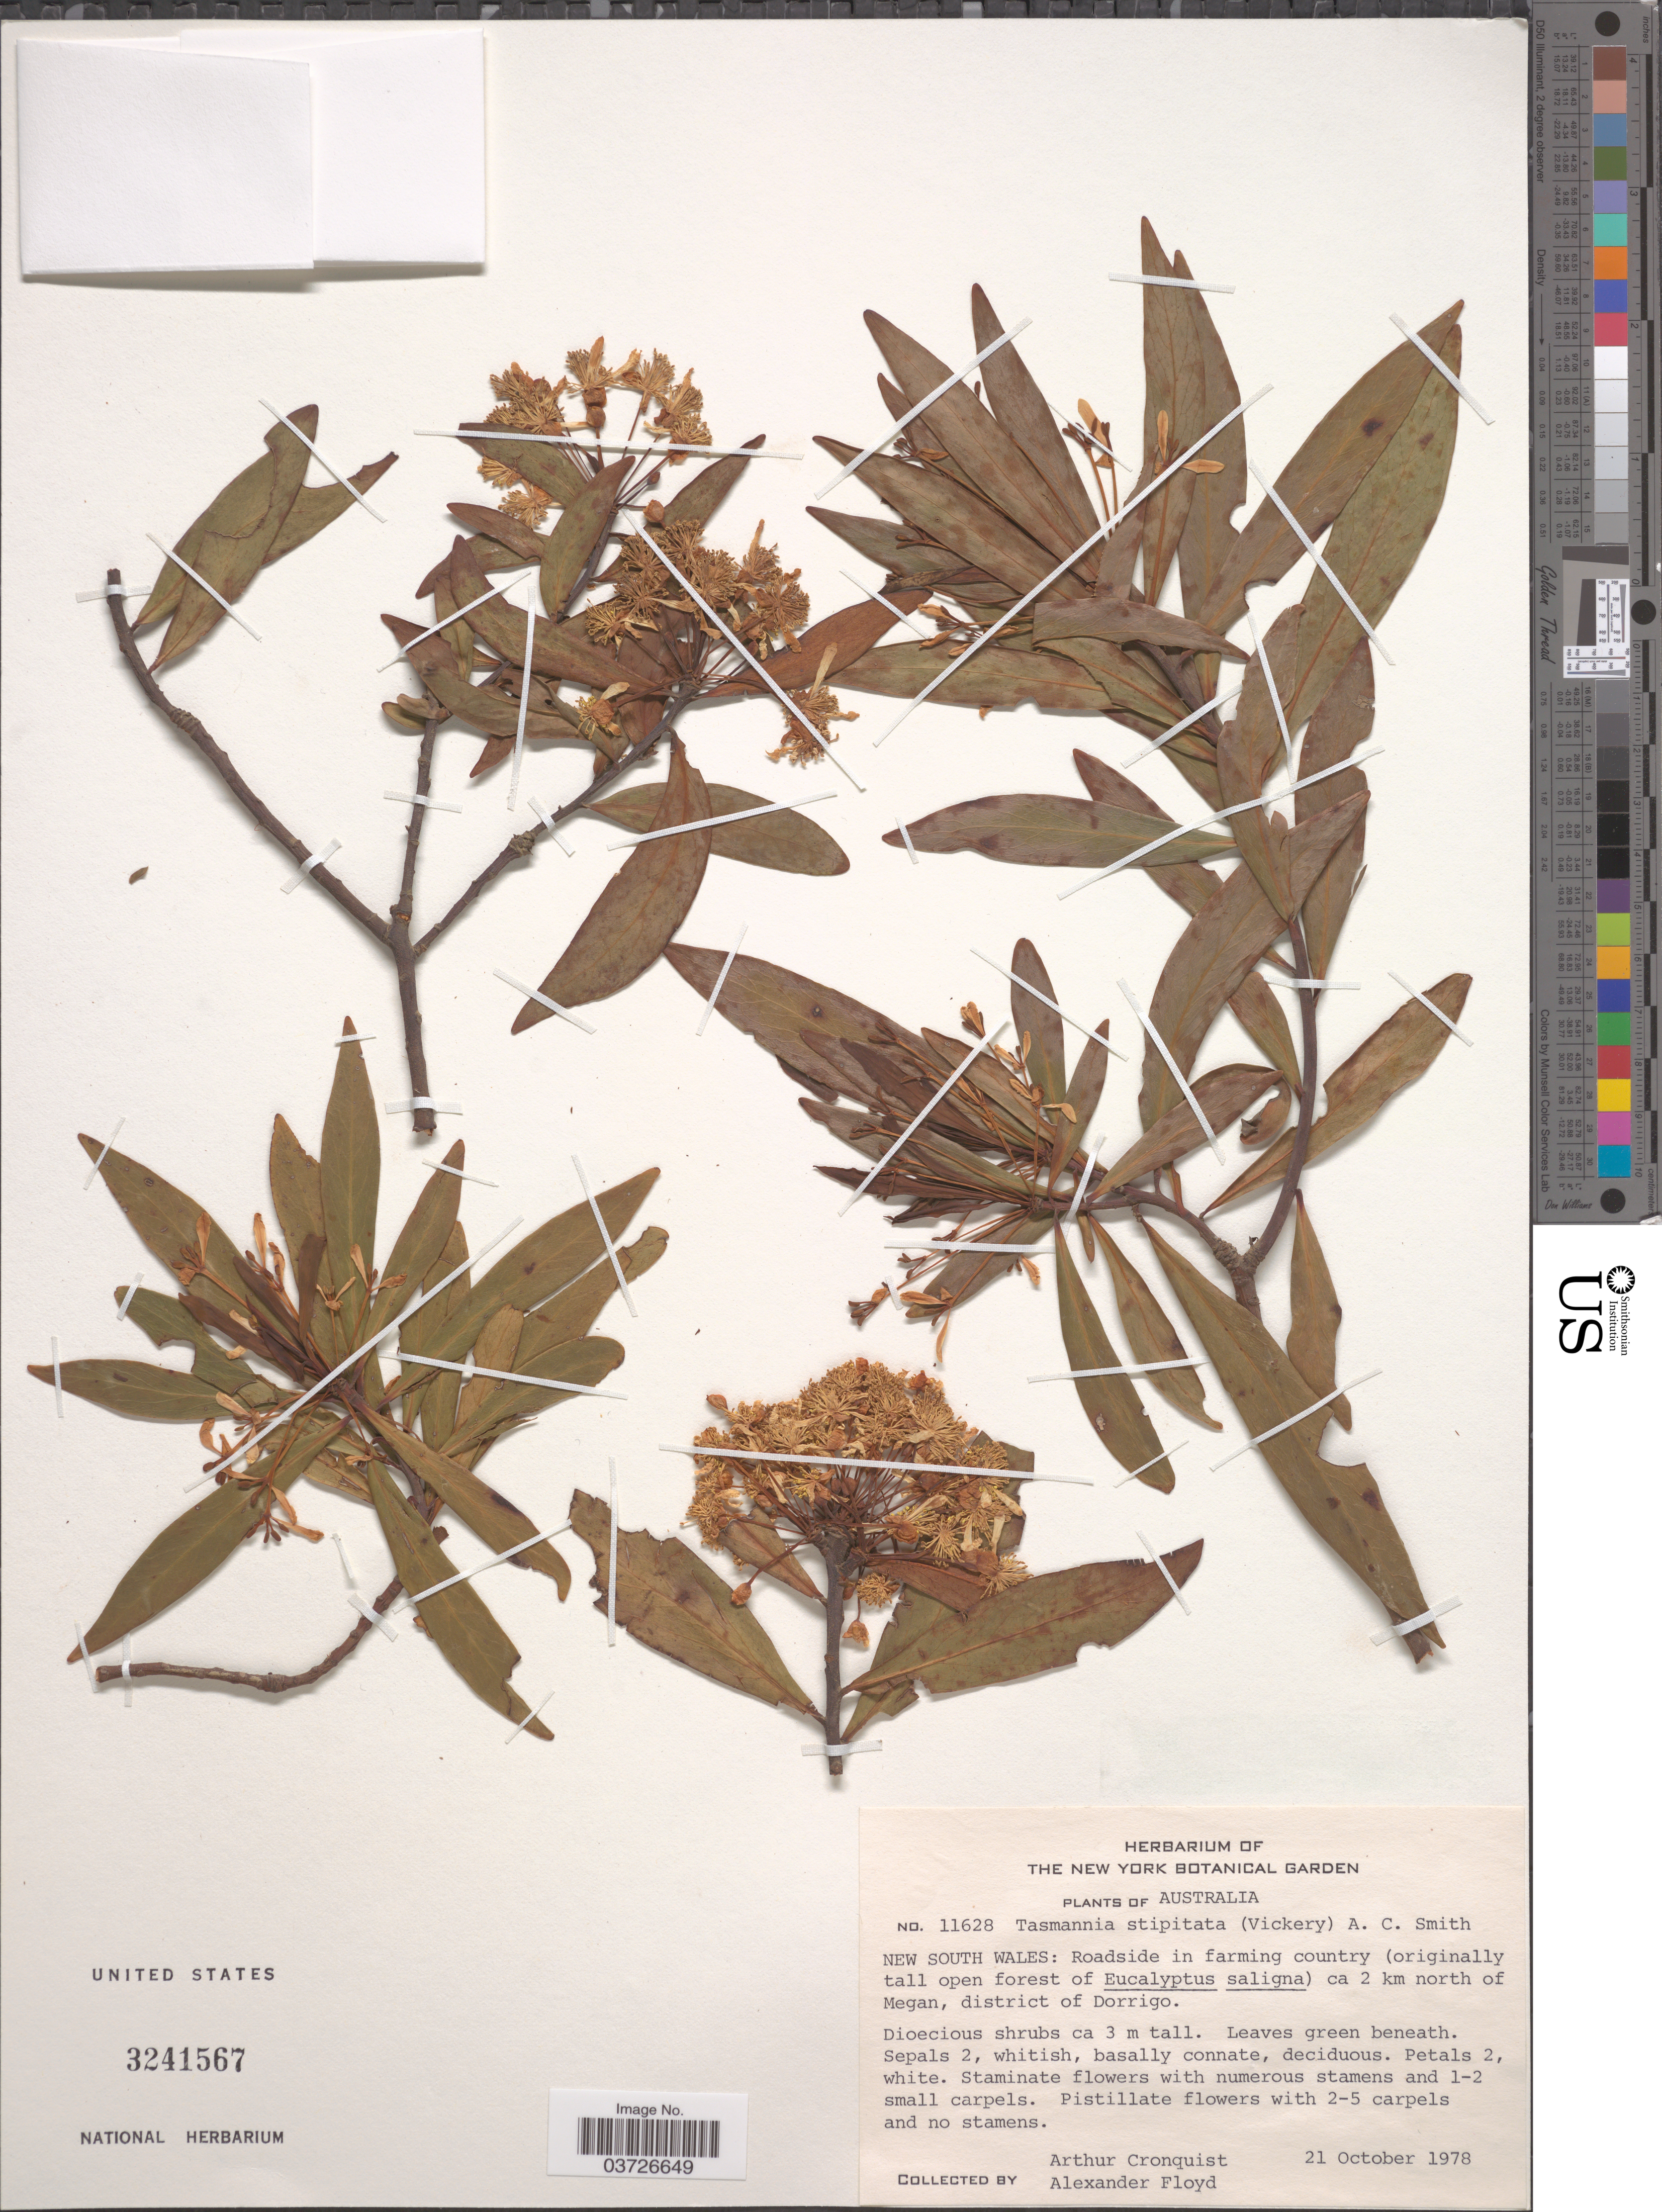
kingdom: Plantae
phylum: Tracheophyta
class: Magnoliopsida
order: Canellales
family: Winteraceae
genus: Tasmannia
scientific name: Tasmannia stipitata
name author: (Vickery) A.C. Sm.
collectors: A. J. Cronquist & A. G. Floyd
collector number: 11628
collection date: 1978-10-21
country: Australia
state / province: New South Wales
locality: Roadside in farming country ca 2 km north of Megan, district of Dorrigo.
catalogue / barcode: US 3241567